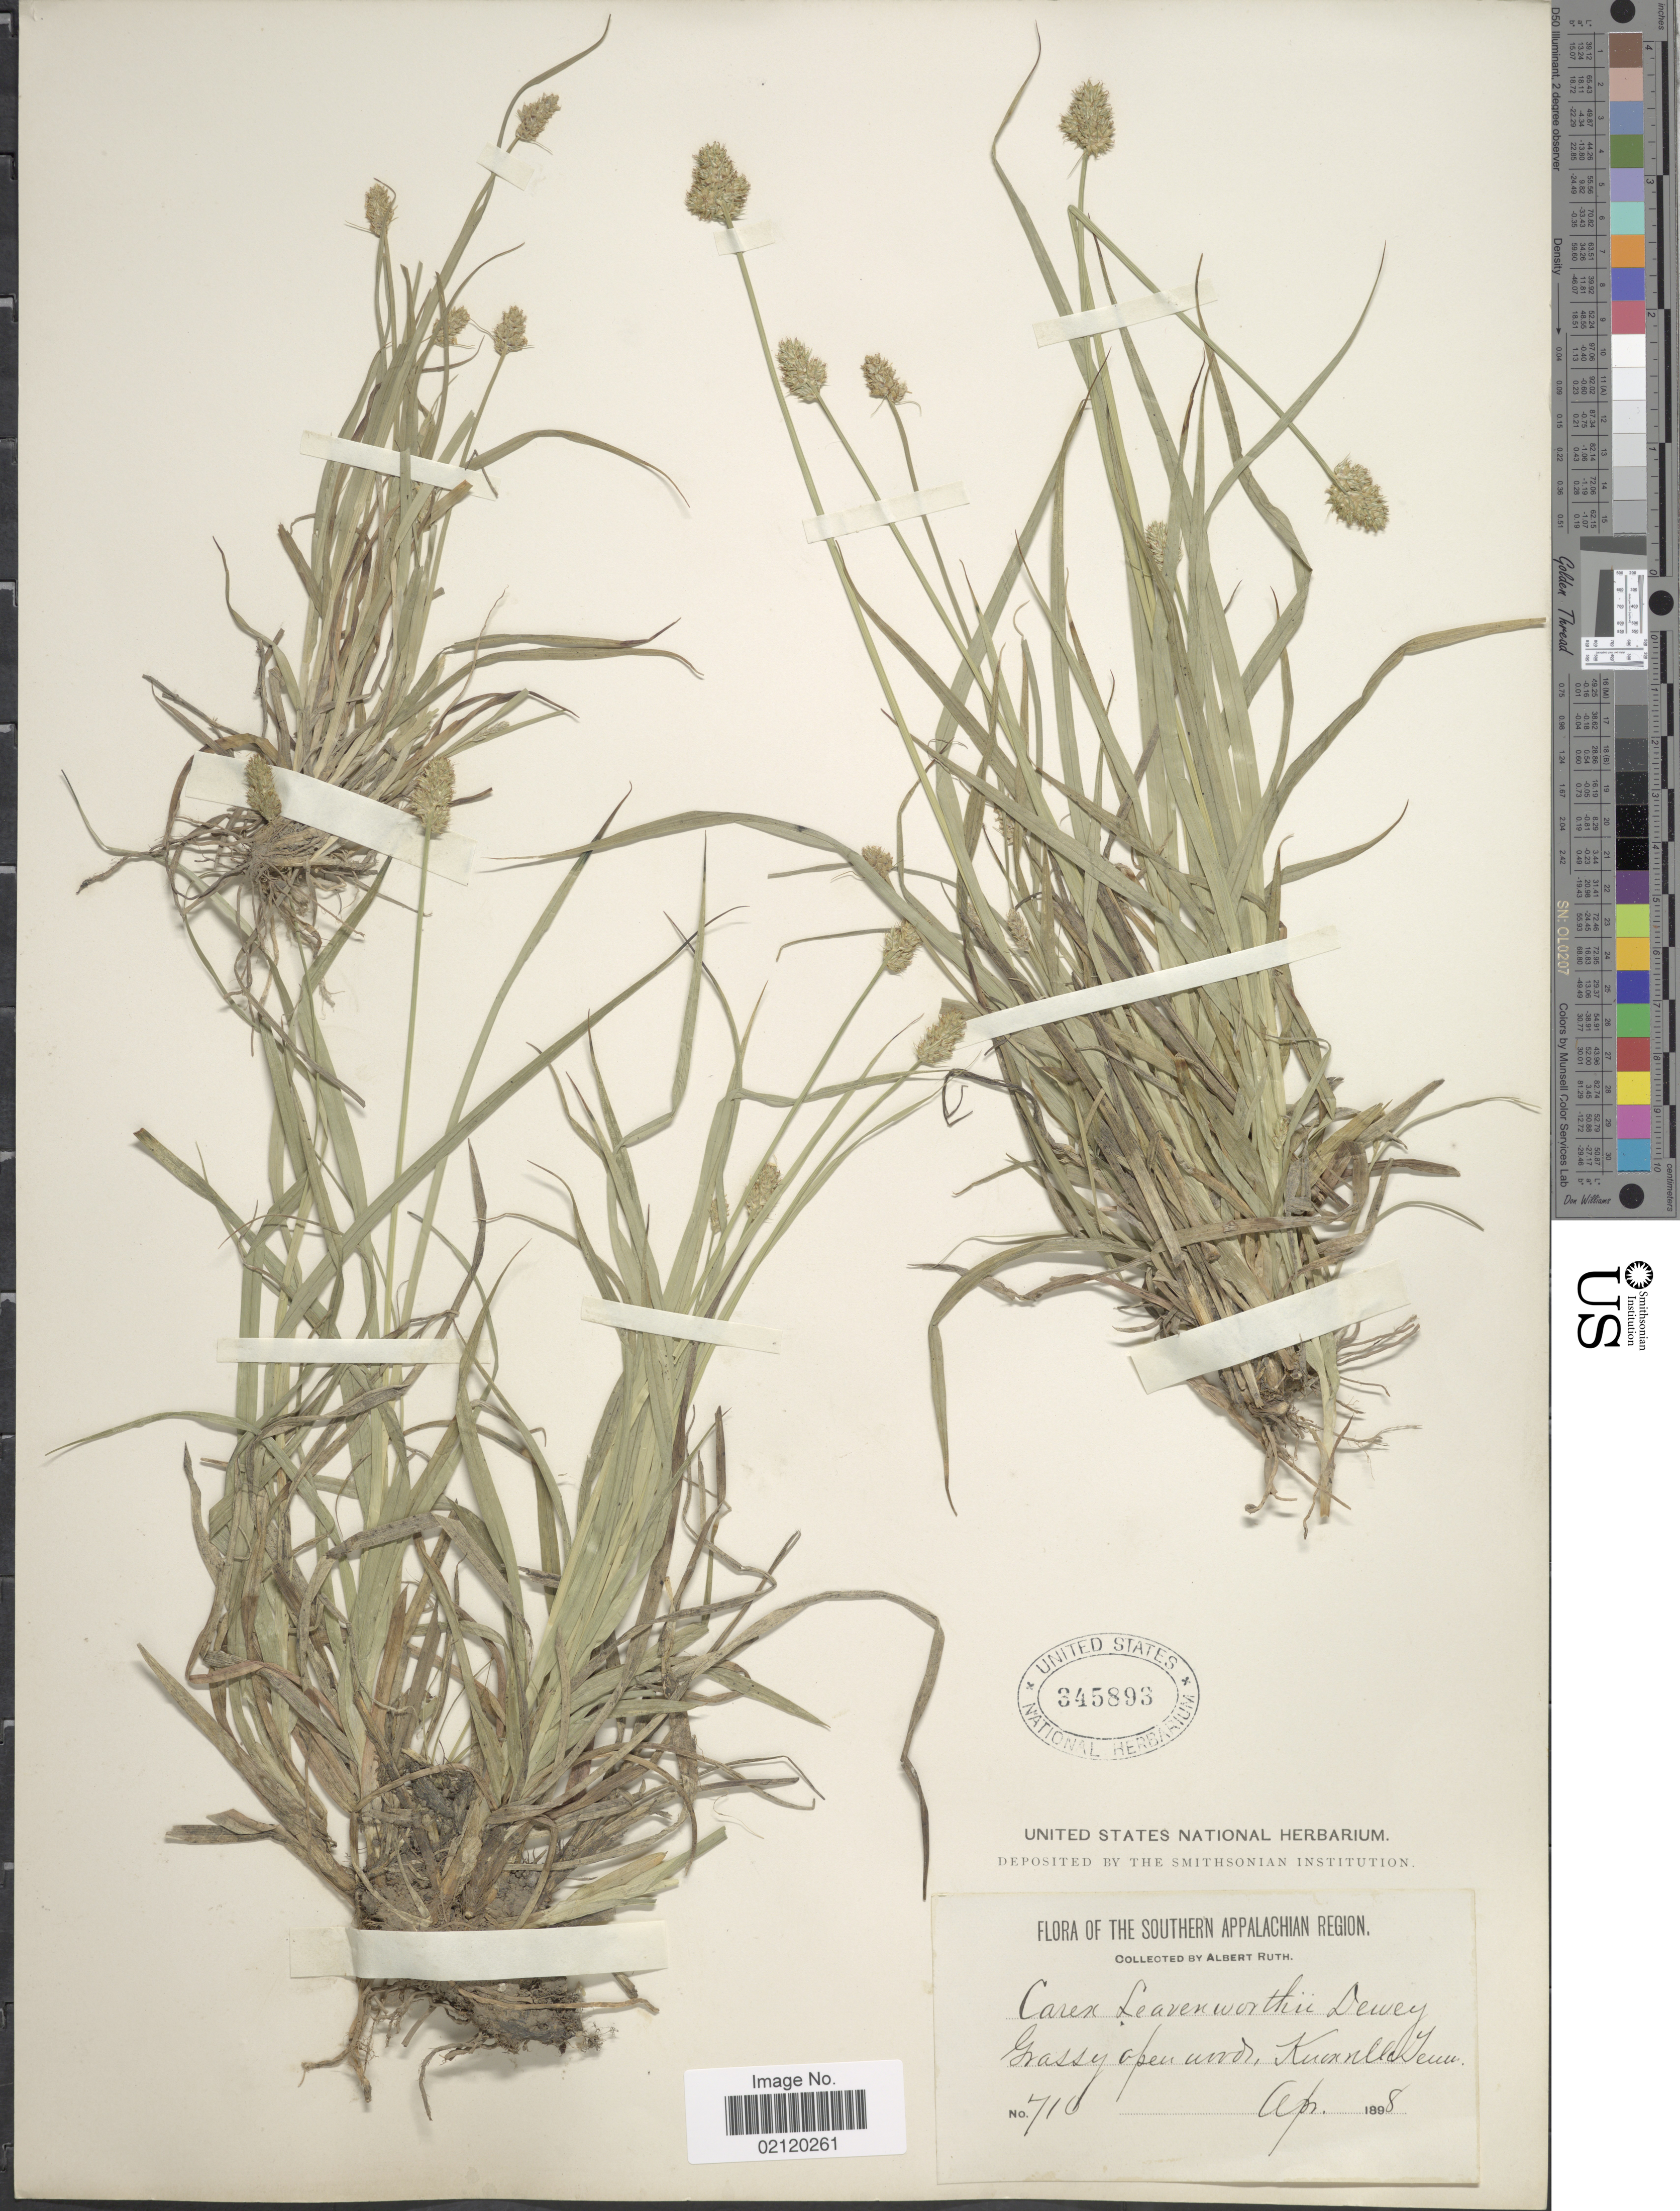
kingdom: Plantae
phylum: Tracheophyta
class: Liliopsida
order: Poales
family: Cyperaceae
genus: Carex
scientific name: Carex leavenworthii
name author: Dewey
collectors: A. Ruth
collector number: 710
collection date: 1898-04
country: United States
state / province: Tennessee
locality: The Southern Appalachian Region, Knoxville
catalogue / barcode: US 345893